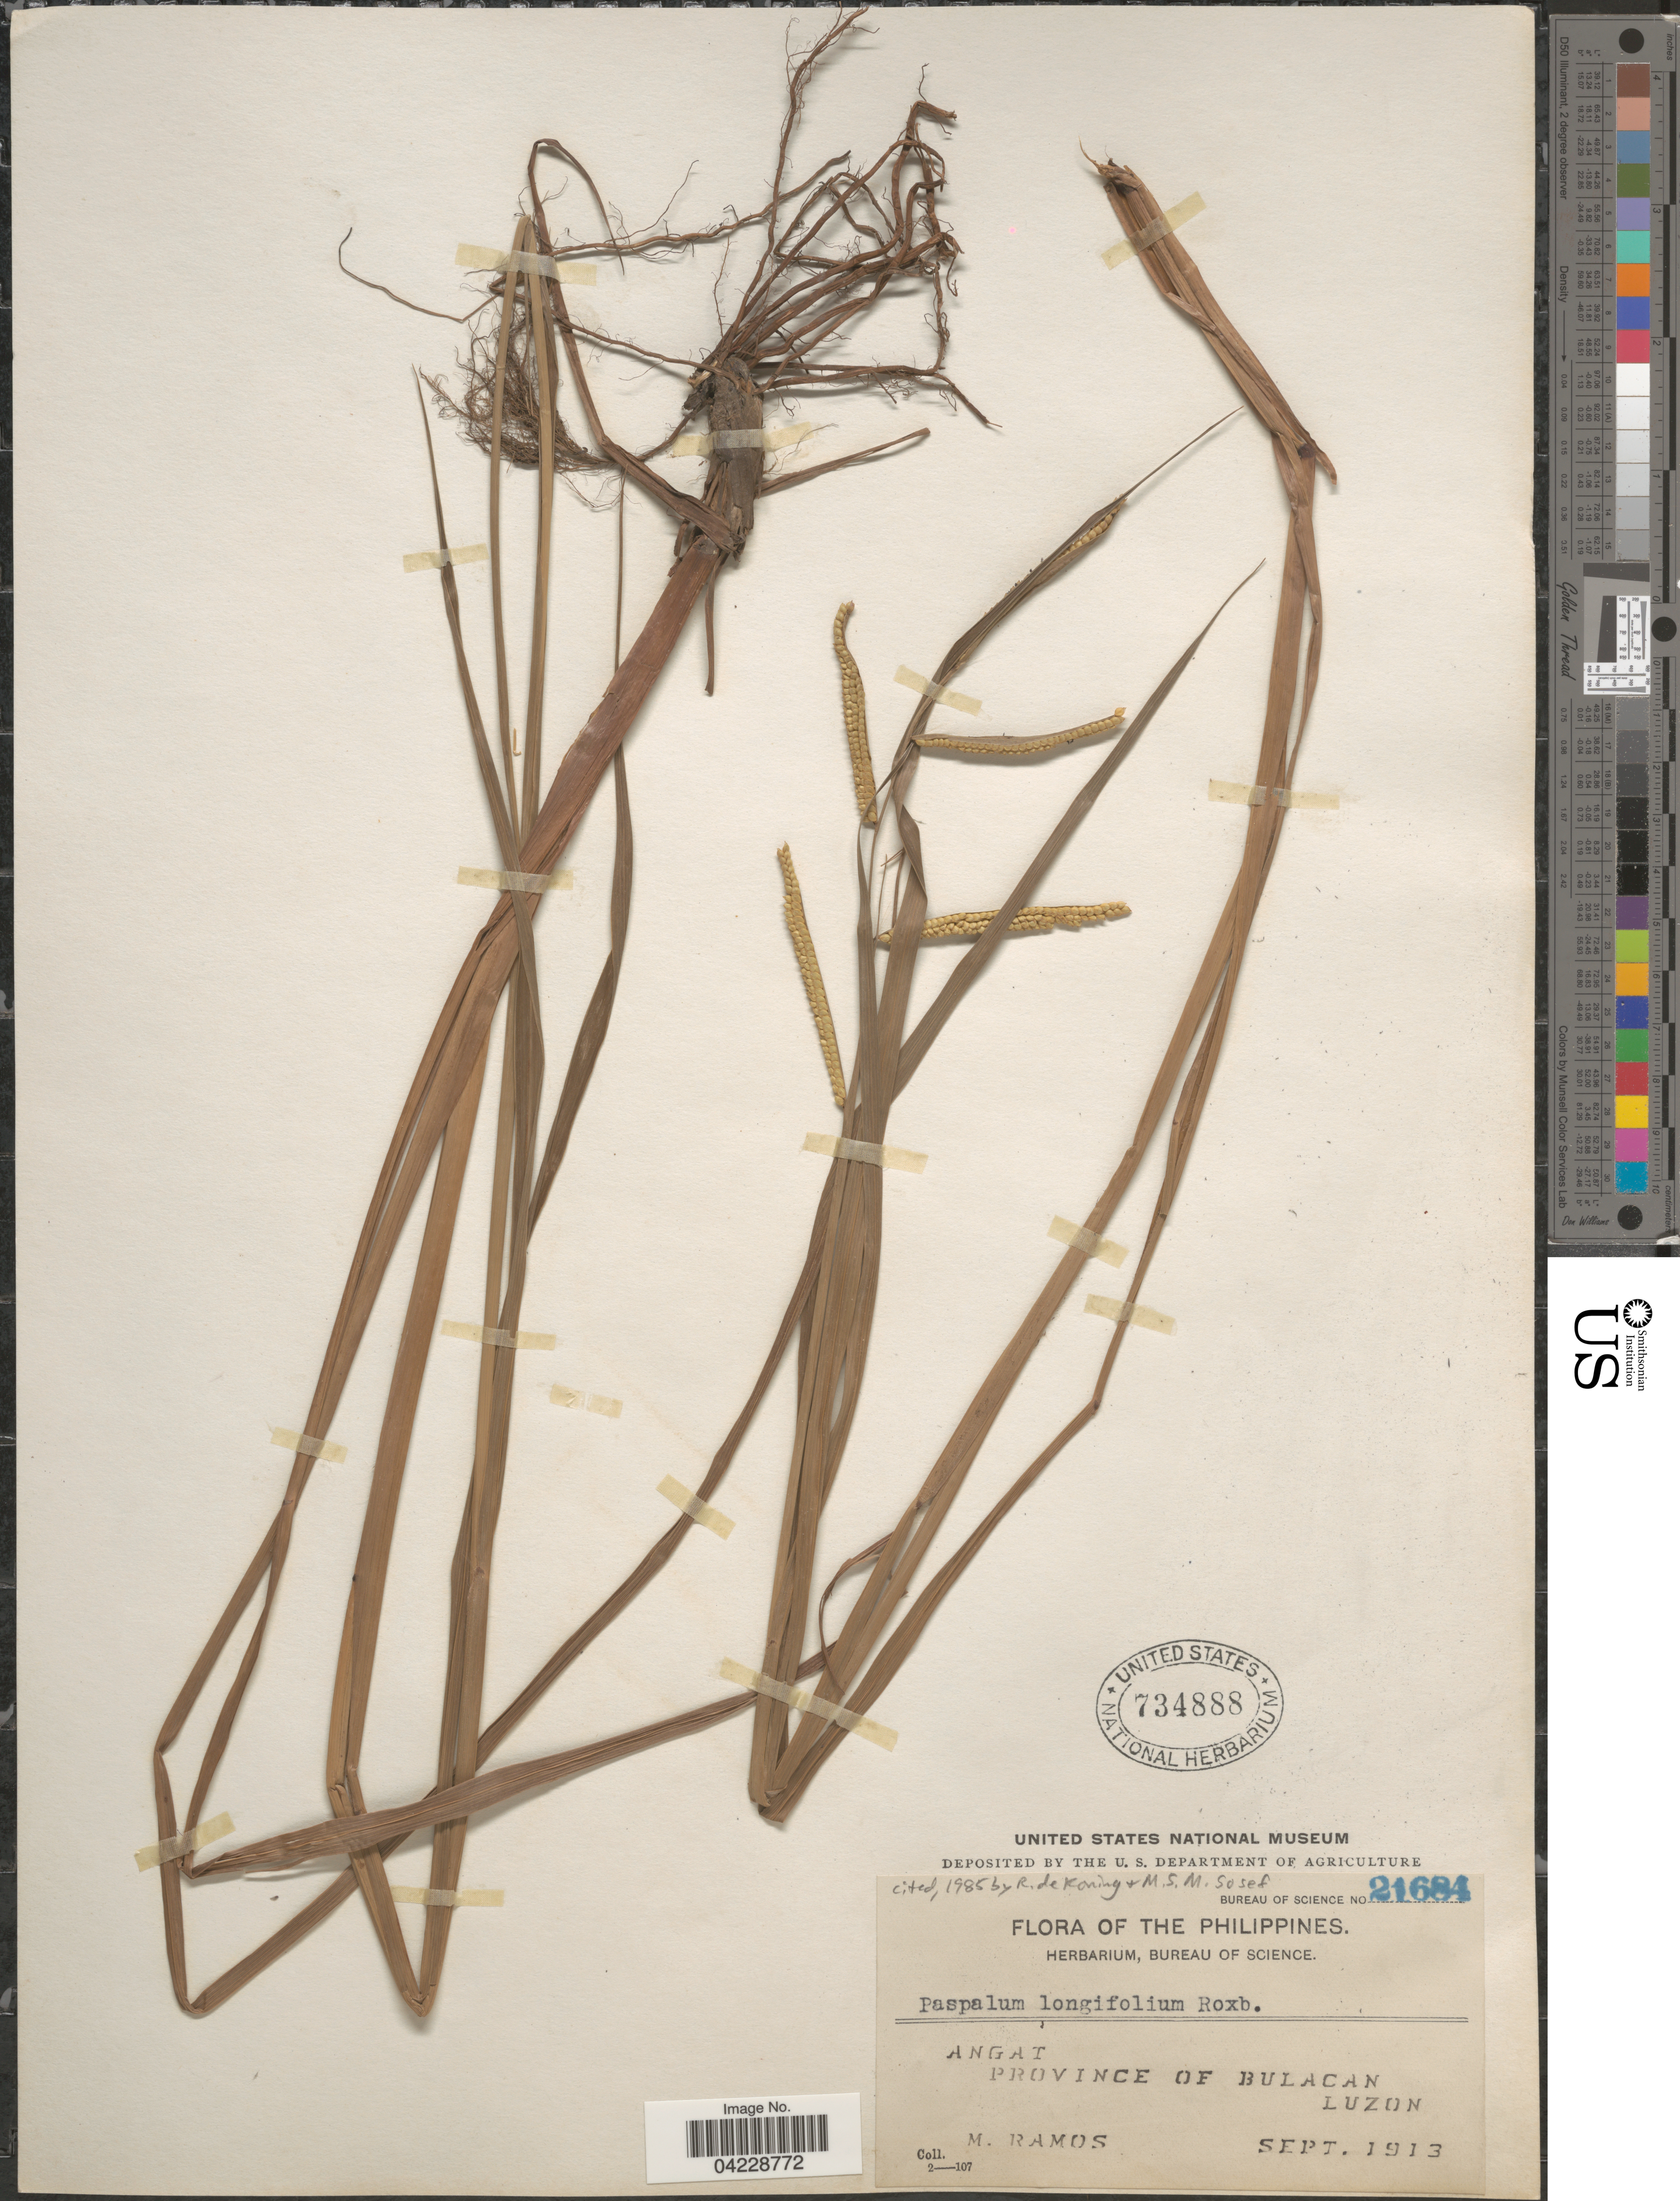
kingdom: Plantae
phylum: Tracheophyta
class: Liliopsida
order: Poales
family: Poaceae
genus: Paspalum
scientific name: Paspalum longifolium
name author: Roxb.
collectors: M. Ramos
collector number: Bureau of Science 21684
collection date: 1913-09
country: Philippines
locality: Angat. Province of Bulacan. Luzon.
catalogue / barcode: US 734888